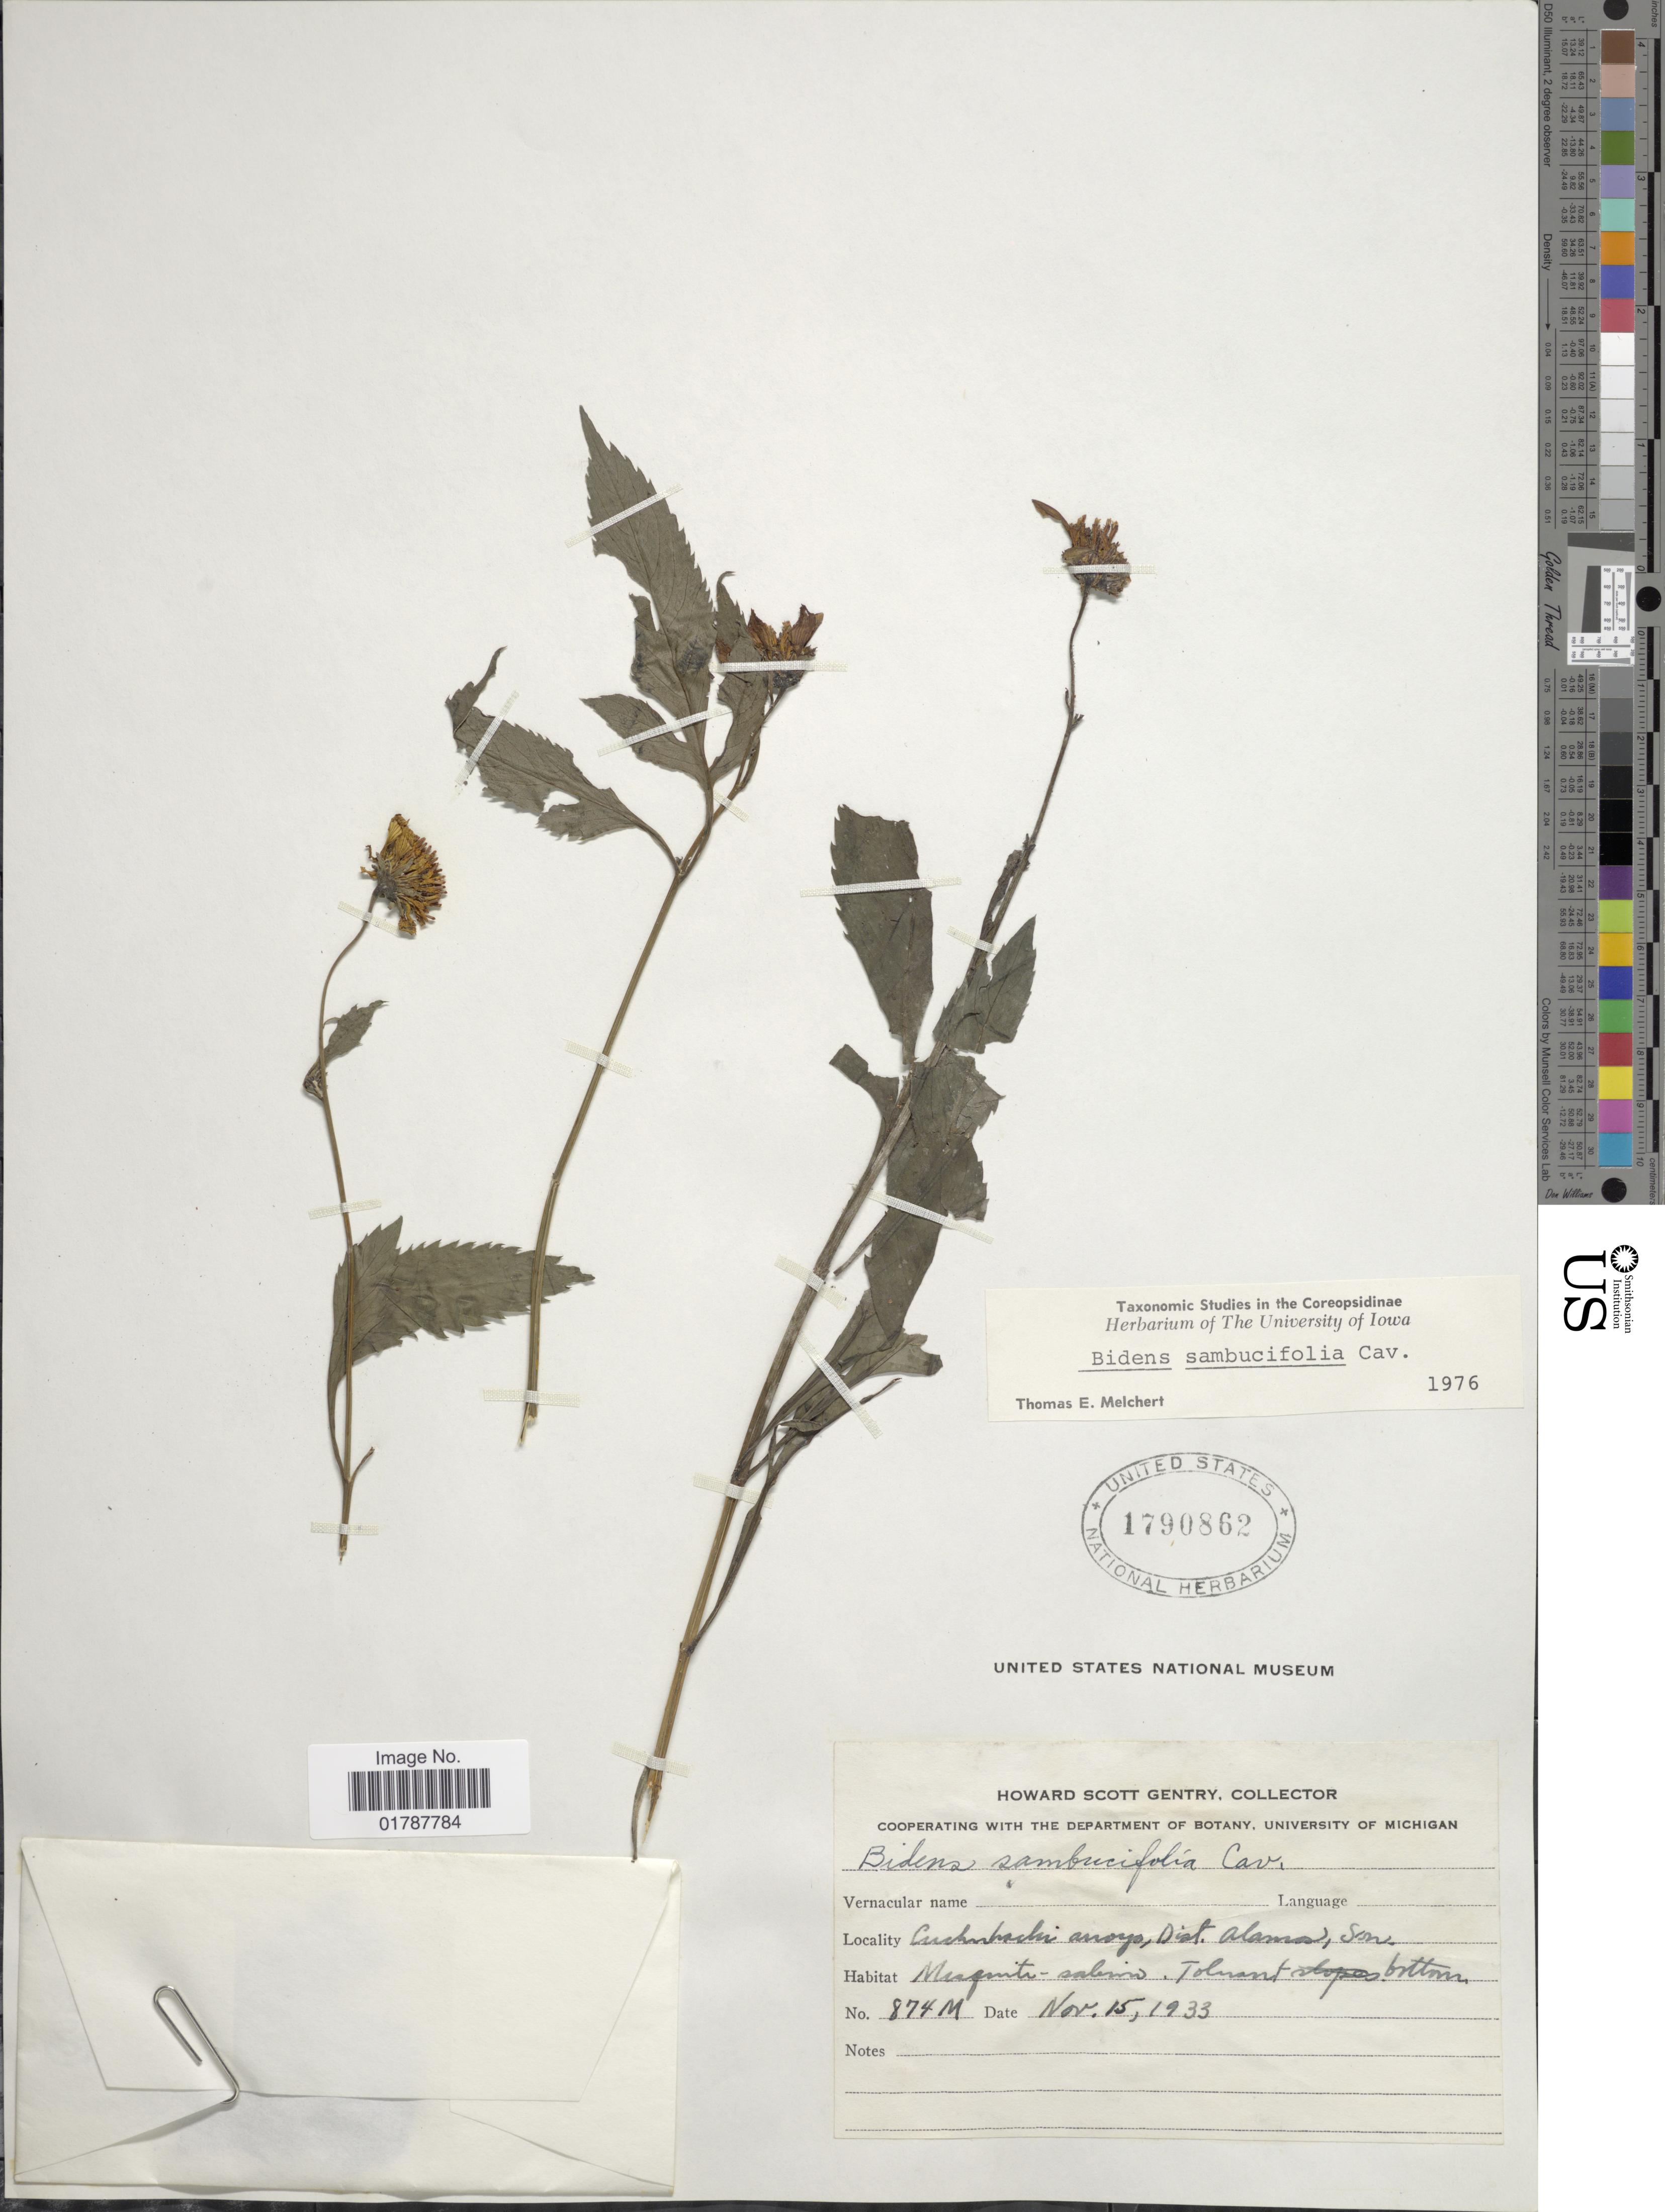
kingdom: Plantae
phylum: Tracheophyta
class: Magnoliopsida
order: Asterales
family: Asteraceae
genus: Bidens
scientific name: Bidens sambucifolia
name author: Cav.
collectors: H. S. Gentry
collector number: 874M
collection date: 1933-11-15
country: Mexico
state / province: Sonora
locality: Cuchubachi arroyo, Dist. Alama, Son.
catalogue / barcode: US 1790862